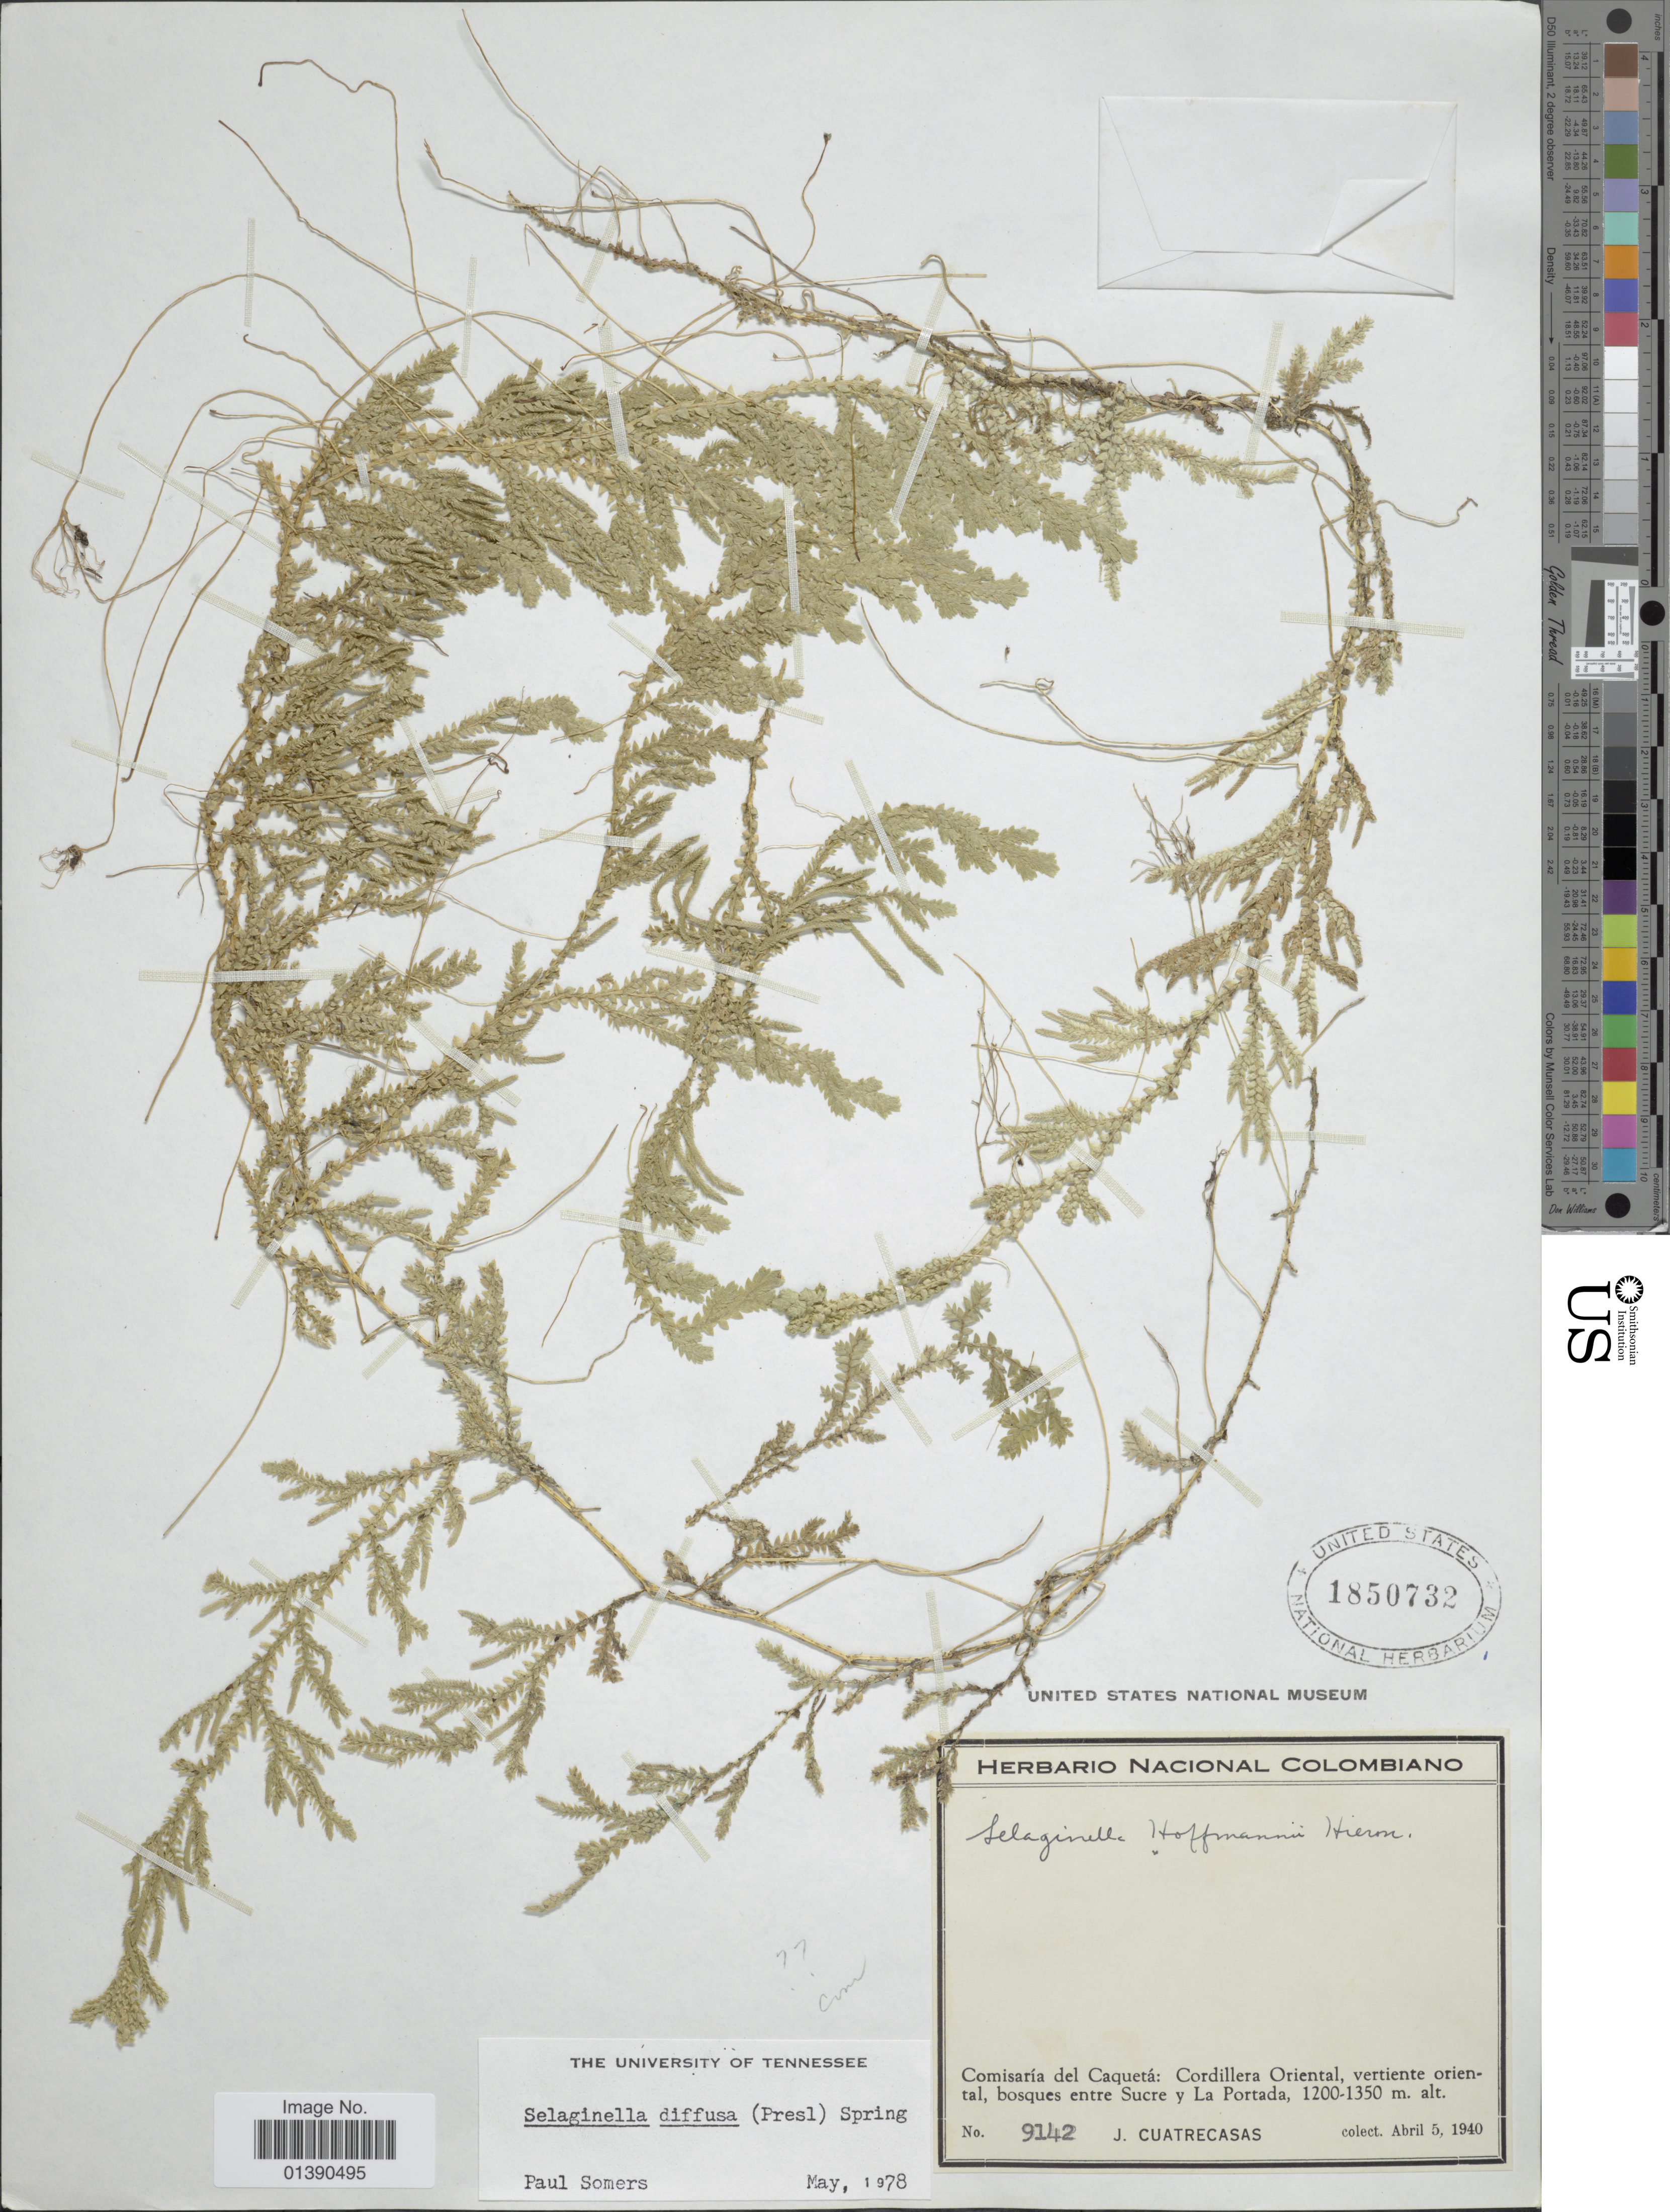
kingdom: Plantae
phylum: Tracheophyta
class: Lycopodiopsida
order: Selaginellales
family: Selaginellaceae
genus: Selaginella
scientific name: Selaginella diffusa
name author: (C. Presl) Spring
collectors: J. Cuatrecasas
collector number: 9142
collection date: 1940-04-05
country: Colombia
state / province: Caquetá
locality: Cordillera Oriental, vertiente oriental, bosques entre Sucre y L aPortada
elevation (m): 1200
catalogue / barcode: US 1850732